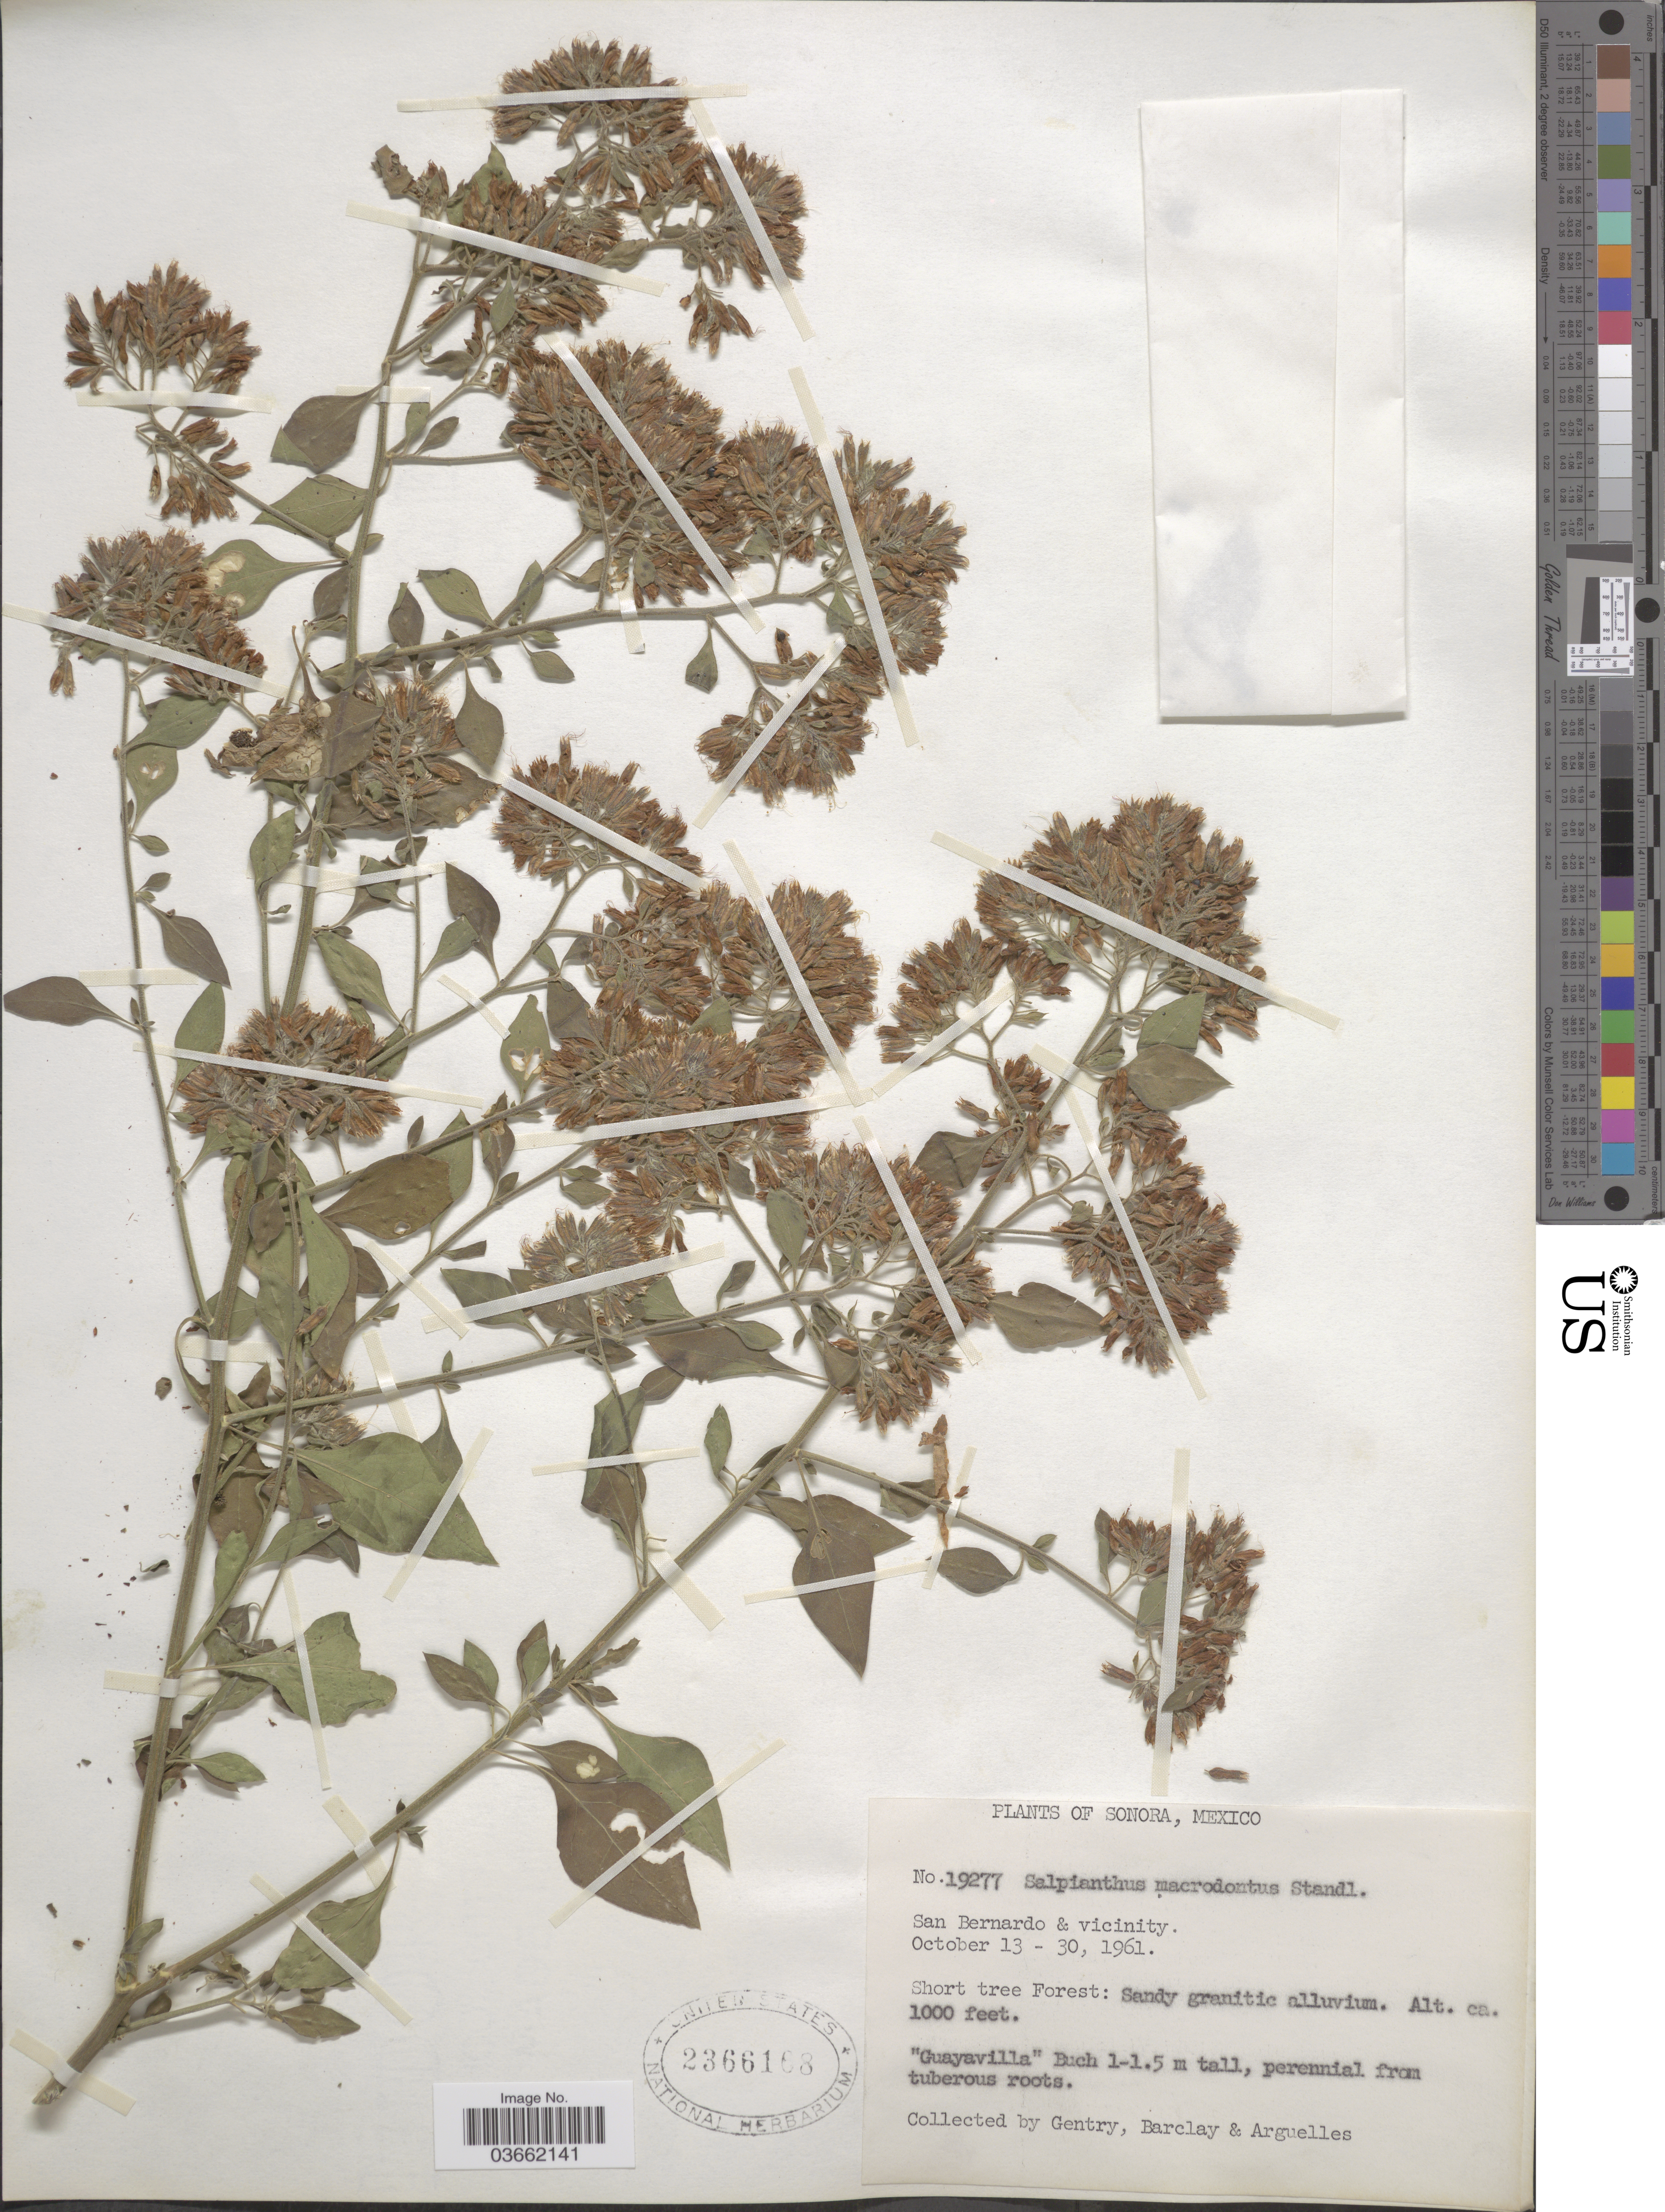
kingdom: Plantae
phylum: Tracheophyta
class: Magnoliopsida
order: Caryophyllales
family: Nyctaginaceae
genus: Salpianthus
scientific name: Salpianthus macrodontus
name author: Standl.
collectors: Gentry, --, -- Barclay & Arguelles, --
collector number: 19277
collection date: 1961-10-13/1961-10-30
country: Mexico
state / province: Sonora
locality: San Bernardo & vicinity.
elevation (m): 305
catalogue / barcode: US 2366168